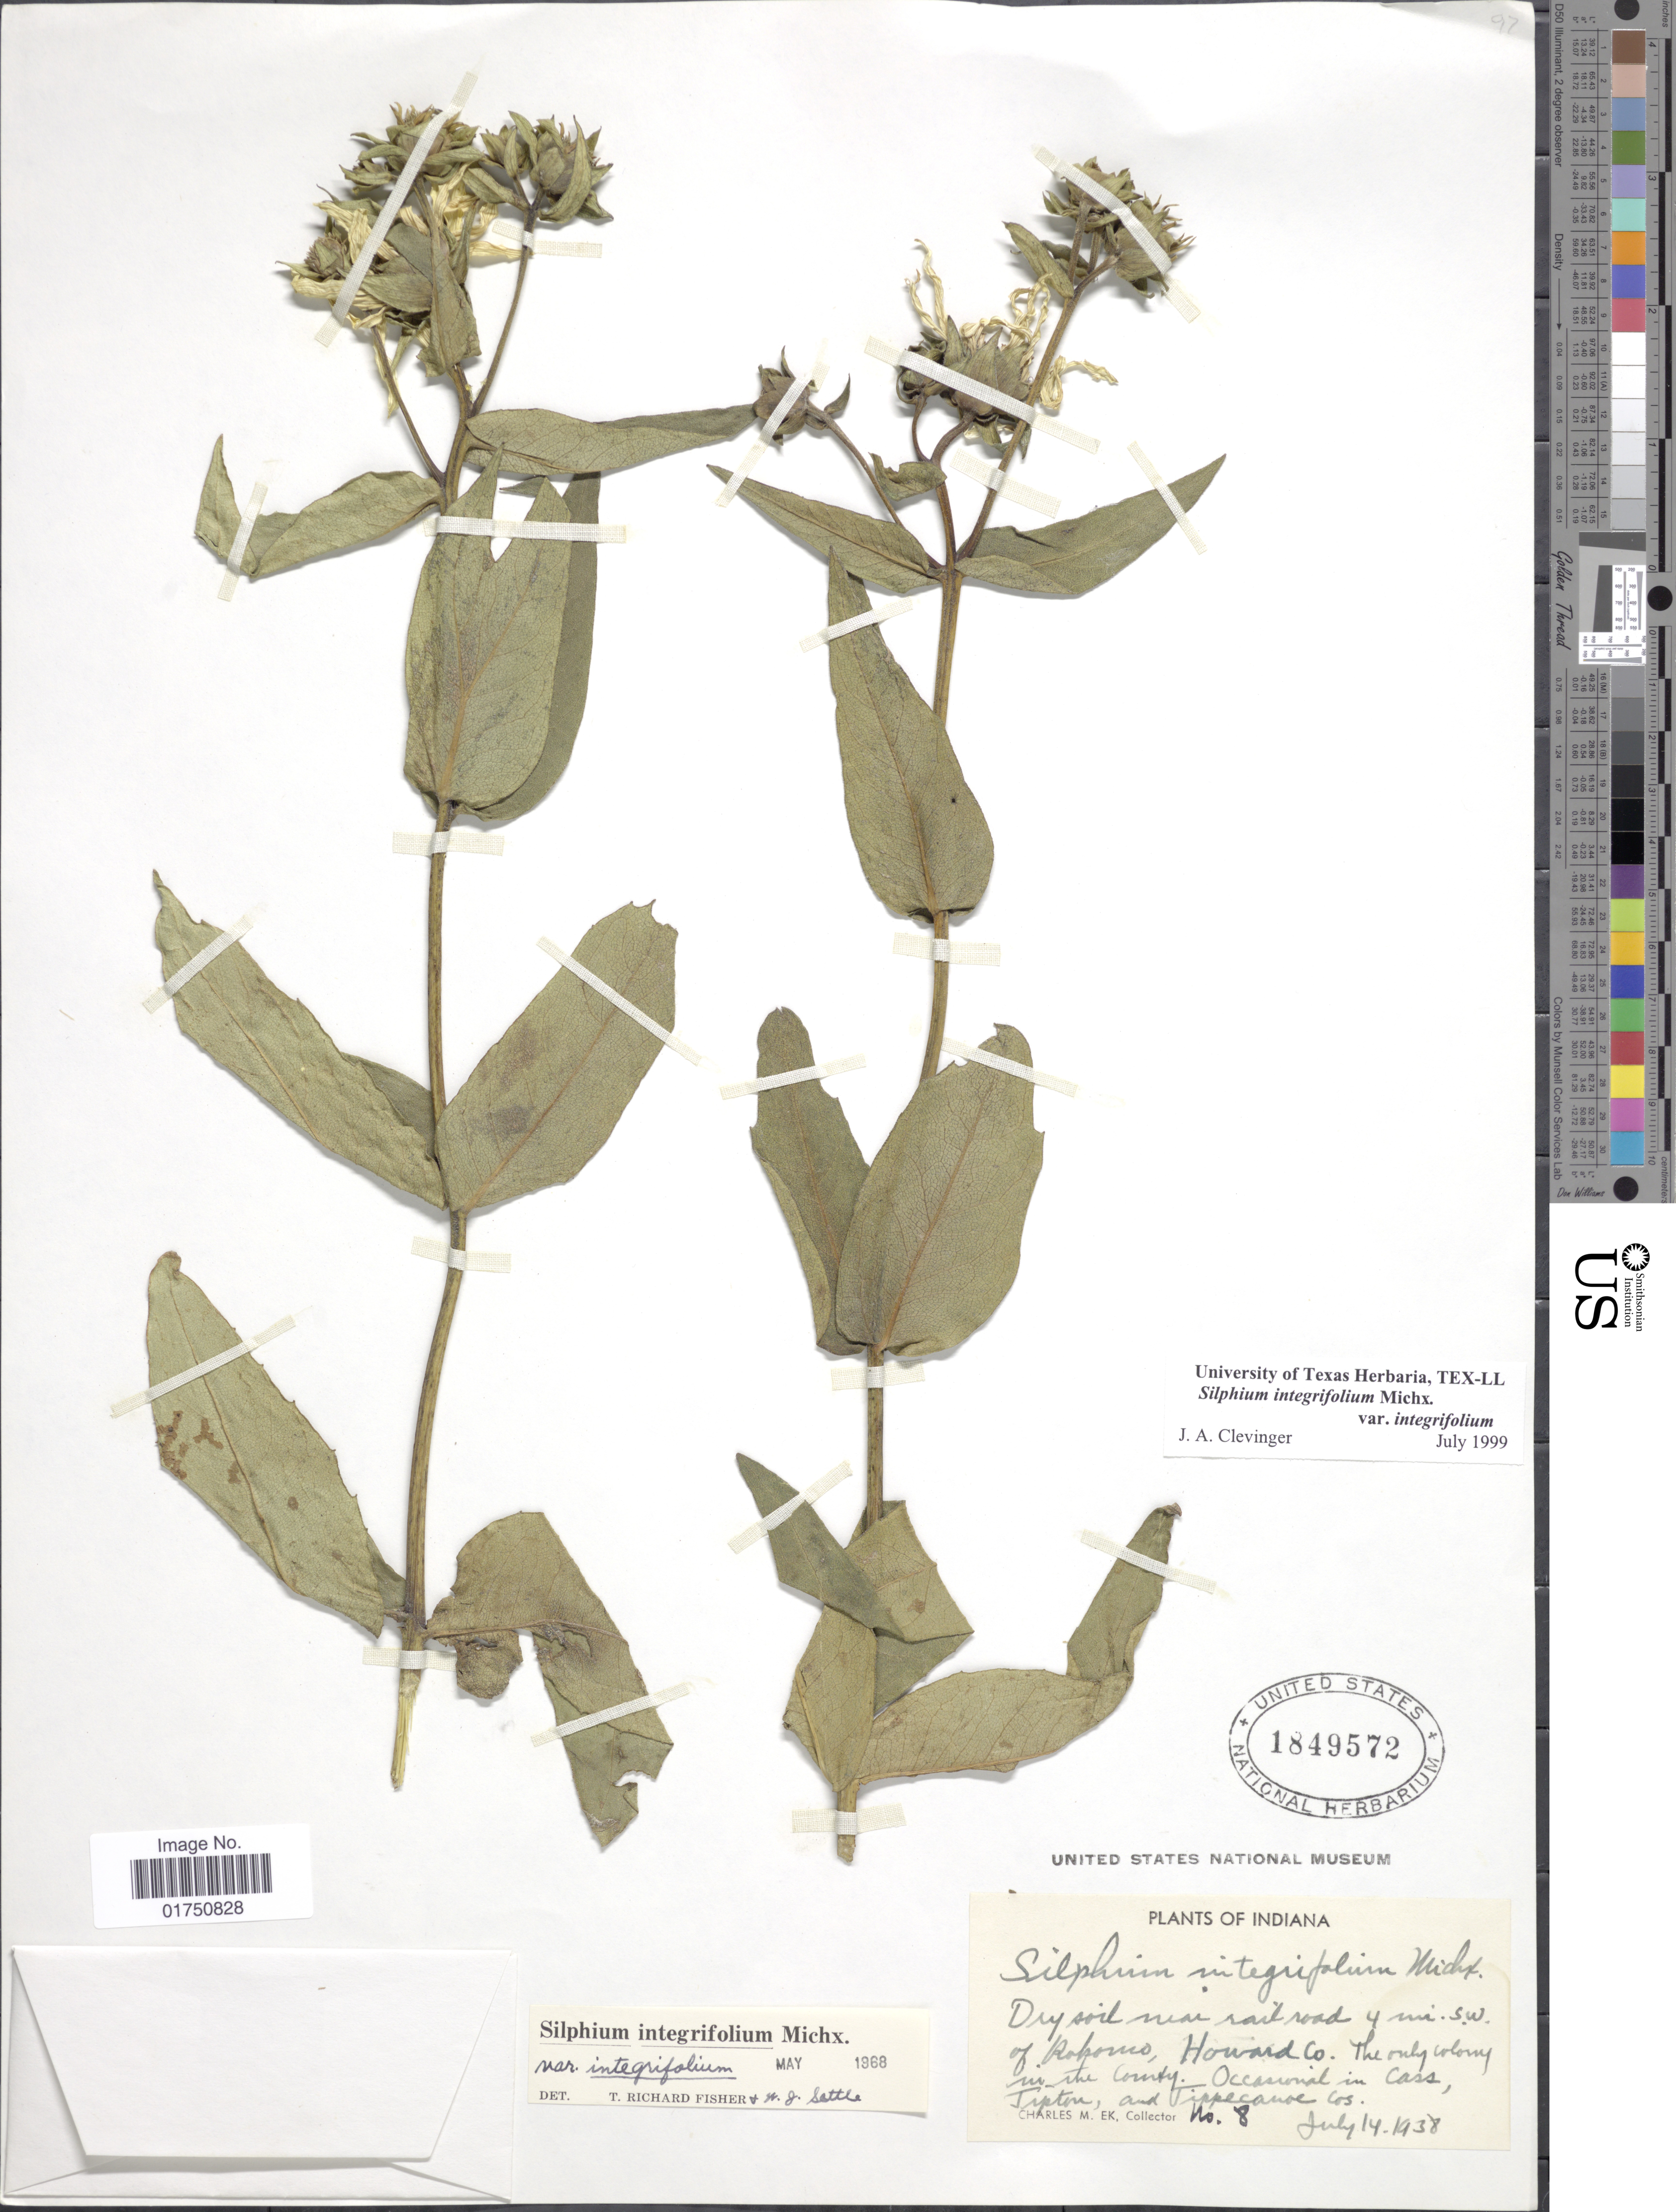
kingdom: Plantae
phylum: Tracheophyta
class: Magnoliopsida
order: Asterales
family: Asteraceae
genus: Silphium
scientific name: Silphium integrifolium var. integrifolium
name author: Michx.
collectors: C. Ek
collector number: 8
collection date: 1938-07-14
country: United States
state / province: Indiana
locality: Dry soil near railroad 4 mi. S.W. of Rohomo, Howard Co.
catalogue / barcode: US 1849572